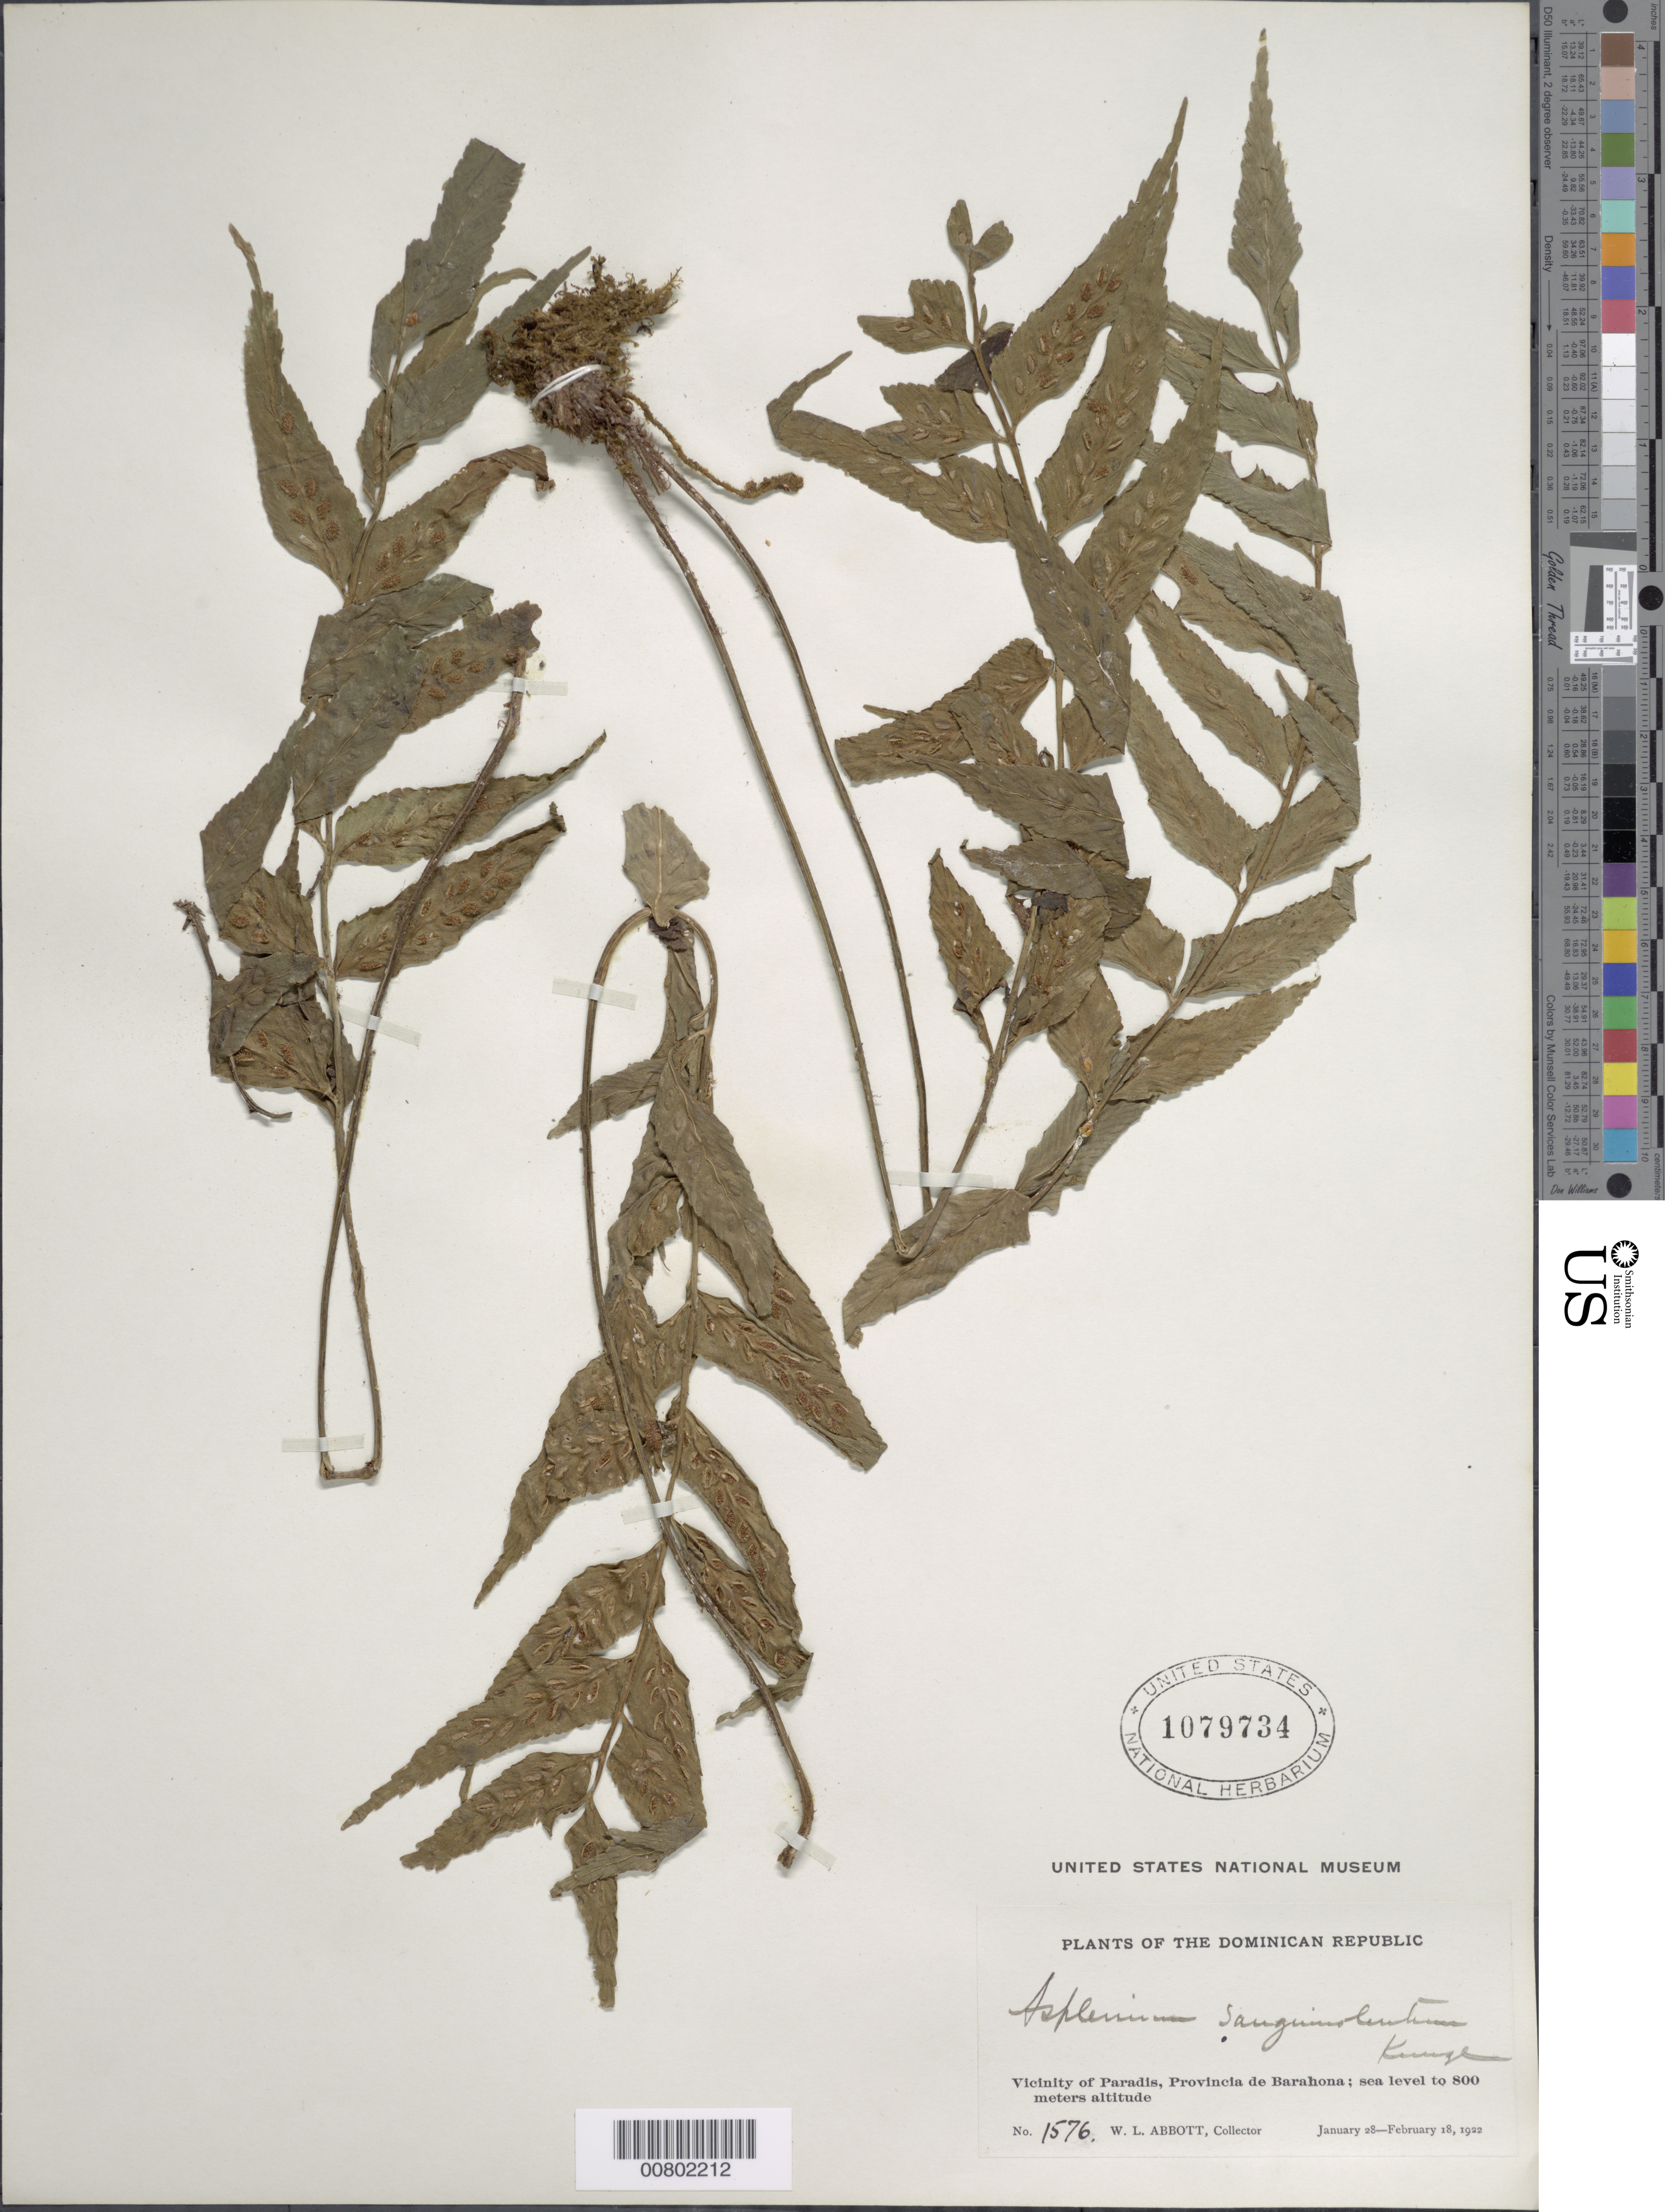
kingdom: Plantae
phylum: Tracheophyta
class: Polypodiopsida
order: Polypodiales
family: Aspleniaceae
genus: Asplenium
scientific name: Asplenium feei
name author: Kunze ex Fée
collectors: W. L. Abbott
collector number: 1576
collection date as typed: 28 Jan 1922 to 18 Feb 1922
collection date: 1922-01-28/1922-02-18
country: Dominican Republic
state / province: Barahona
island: Hispaniola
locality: Paradis vicinity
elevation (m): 0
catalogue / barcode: US 1079734